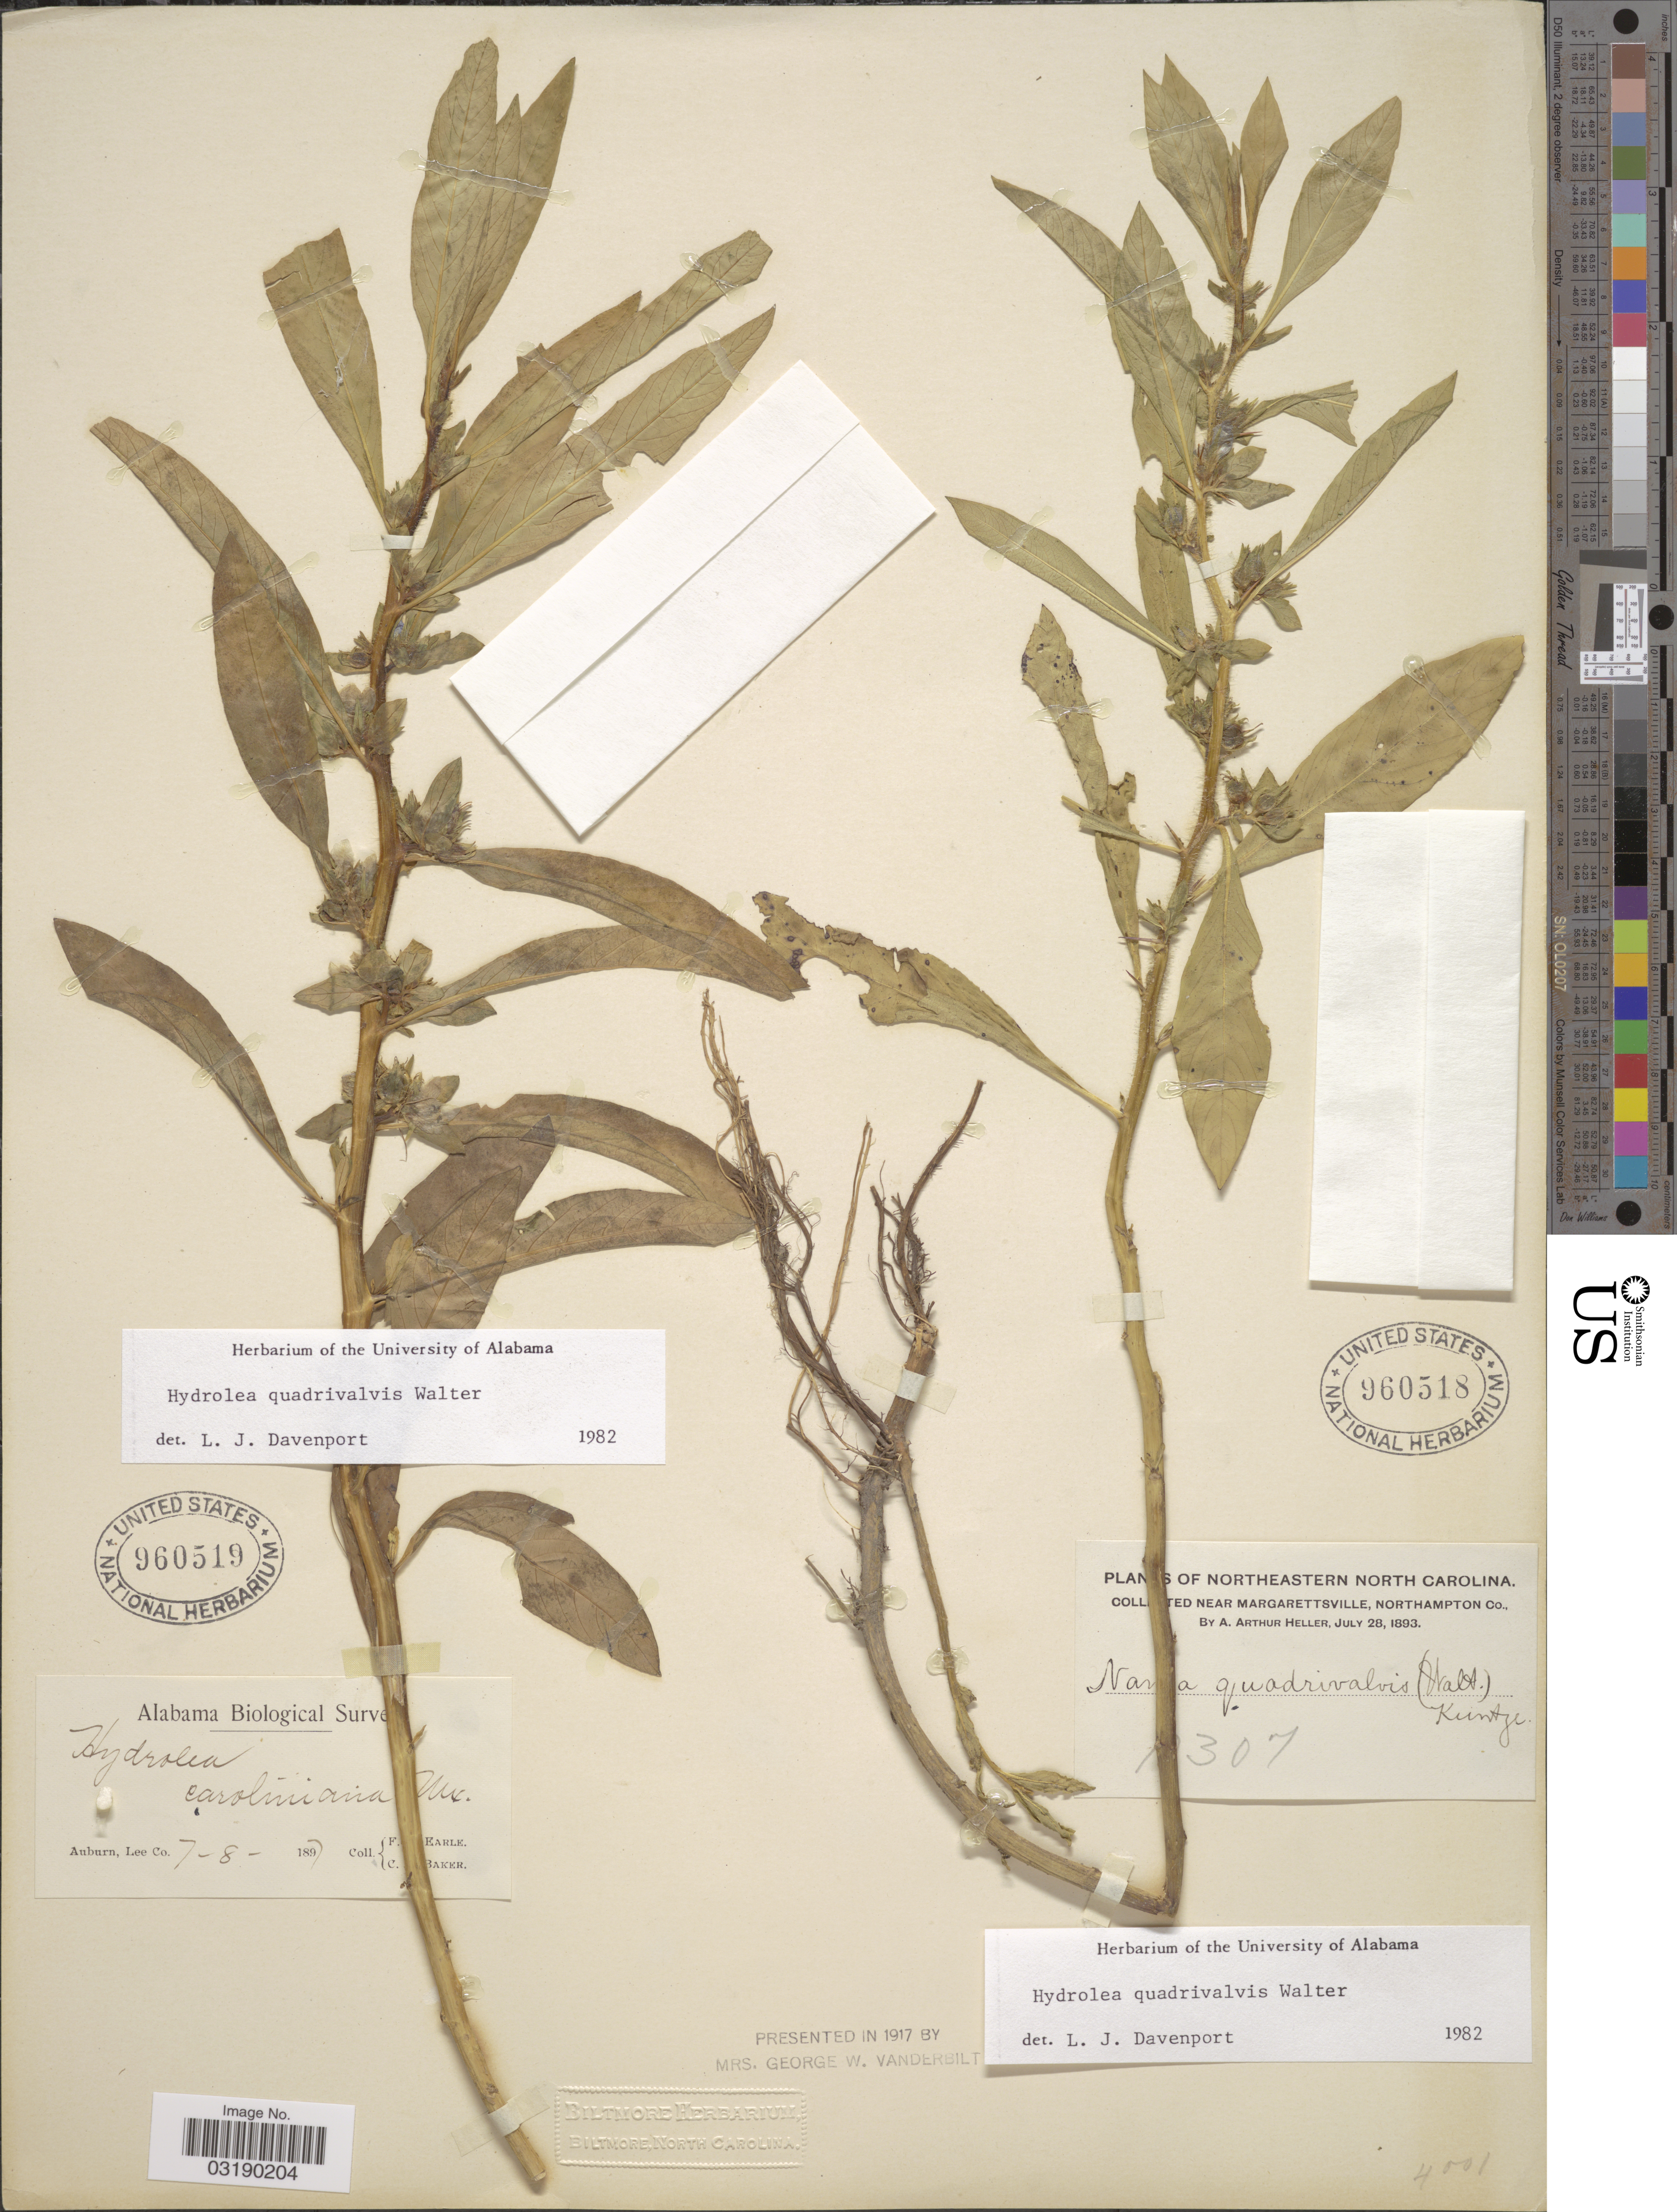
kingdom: Plantae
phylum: Tracheophyta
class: Magnoliopsida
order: Solanales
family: Hydroleaceae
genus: Hydrolea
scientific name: Hydrolea quadrivalvis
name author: Walter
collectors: A. A. Heller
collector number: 18307*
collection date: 1893-07-28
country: United States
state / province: North Carolina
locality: Northeastern North Carolina. Near Margarettsville, Northampton Co.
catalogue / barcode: US 960518-2